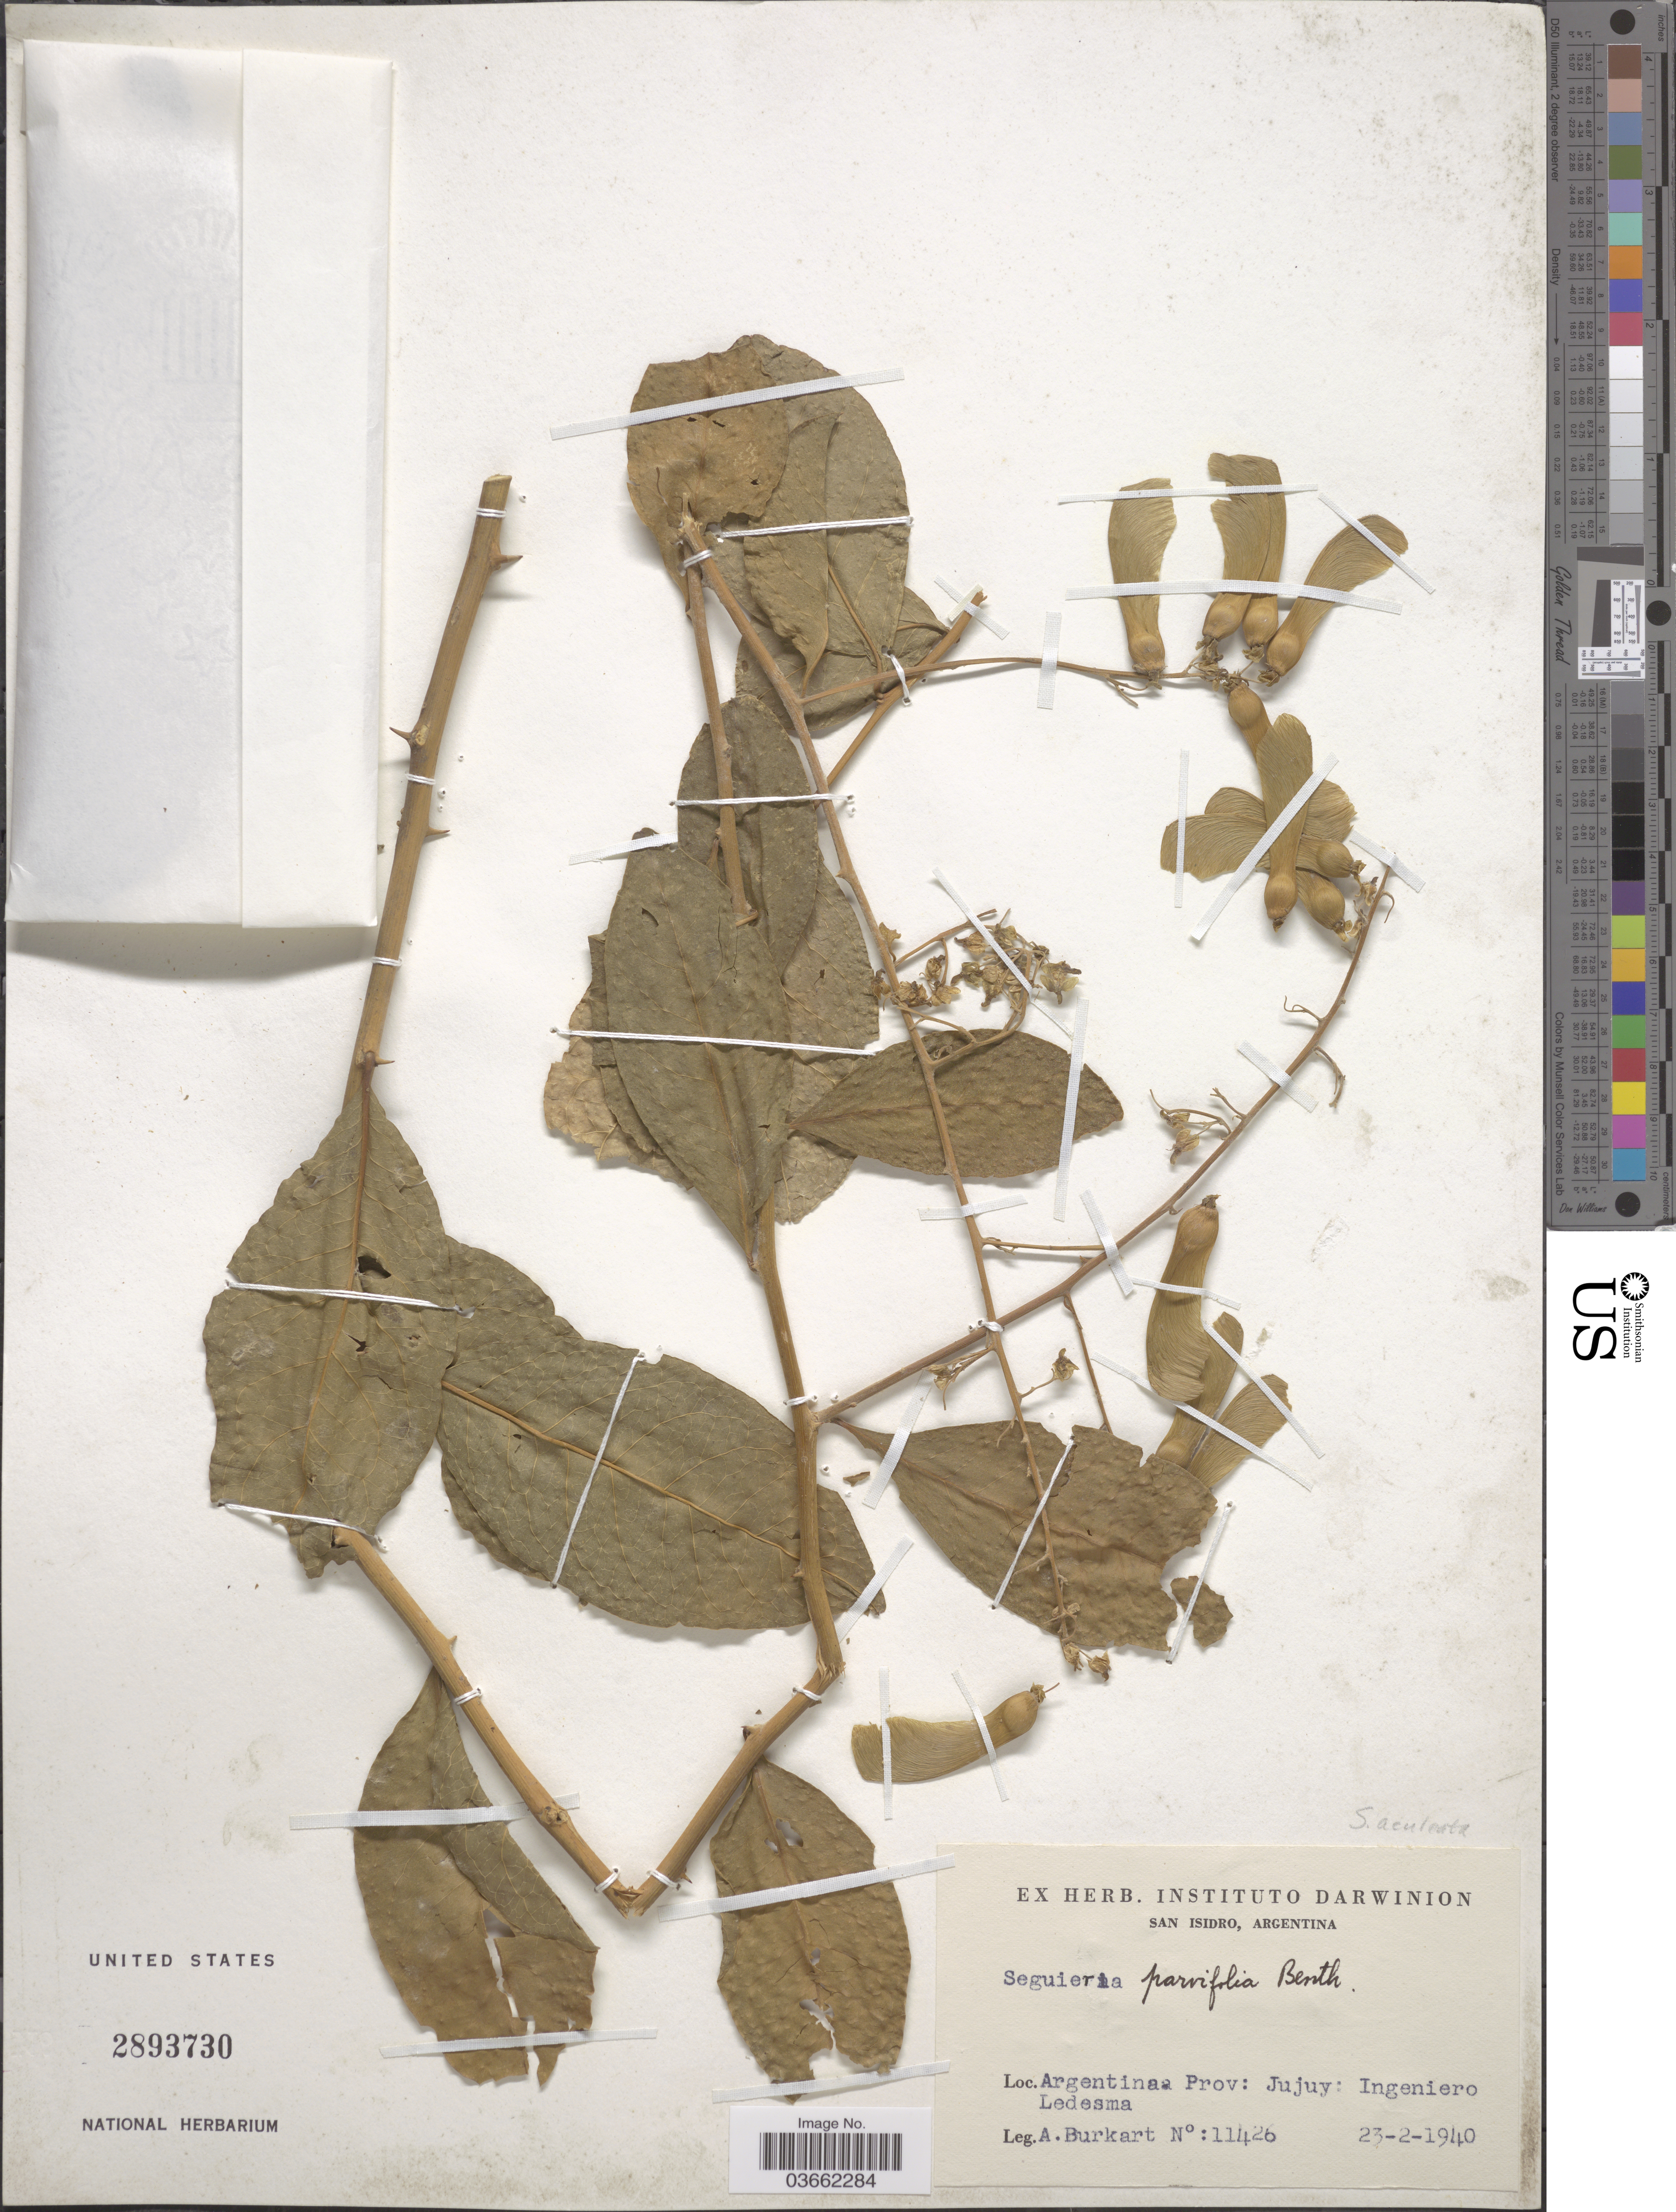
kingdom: Plantae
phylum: Tracheophyta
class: Magnoliopsida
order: Caryophyllales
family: Phytolaccaceae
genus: Seguieria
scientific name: Seguieria aculeata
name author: Jacq.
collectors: A. E. Burkart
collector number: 11426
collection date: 1940-02-23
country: Argentina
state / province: Jujuy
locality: Ingeniero Ledesma.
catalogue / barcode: US 2893730